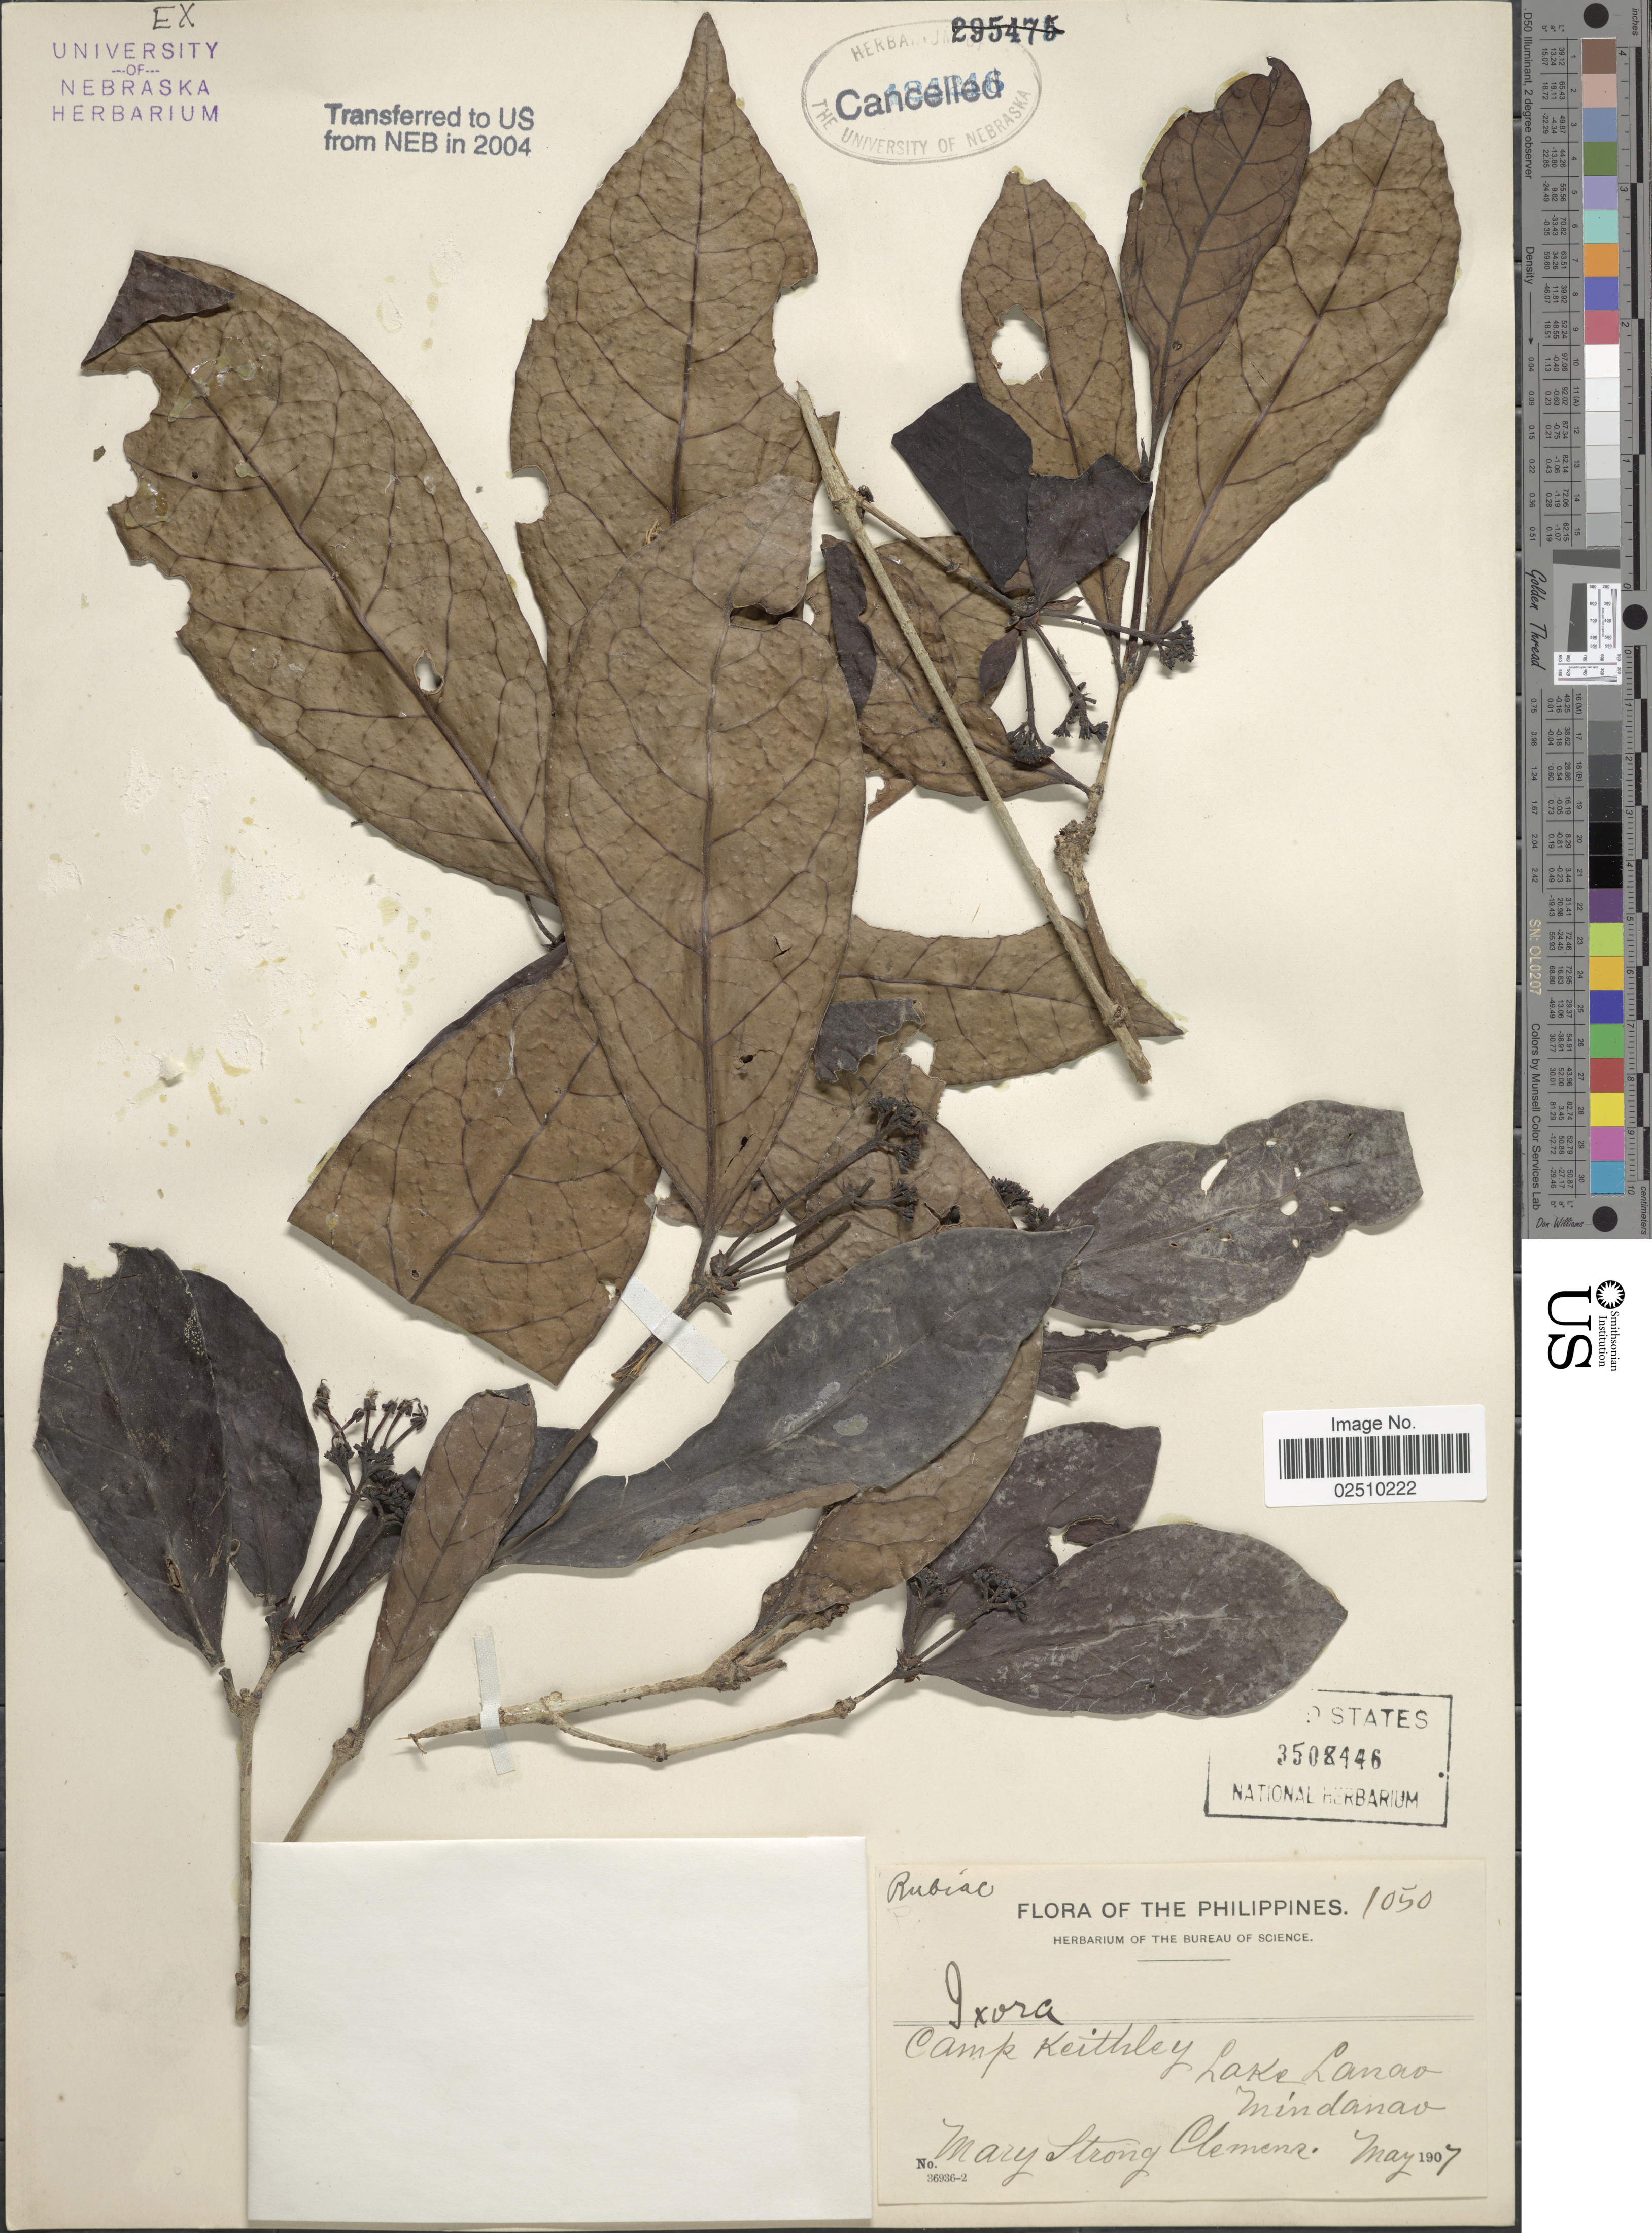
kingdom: Plantae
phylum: Tracheophyta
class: Magnoliopsida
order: Gentianales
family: Rubiaceae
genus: Ixora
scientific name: Ixora sp.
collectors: M. S. Clemens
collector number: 1050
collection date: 1907-05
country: Philippines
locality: Camp Keithley, Lake Lanao, Mindanao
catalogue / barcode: US 3508446